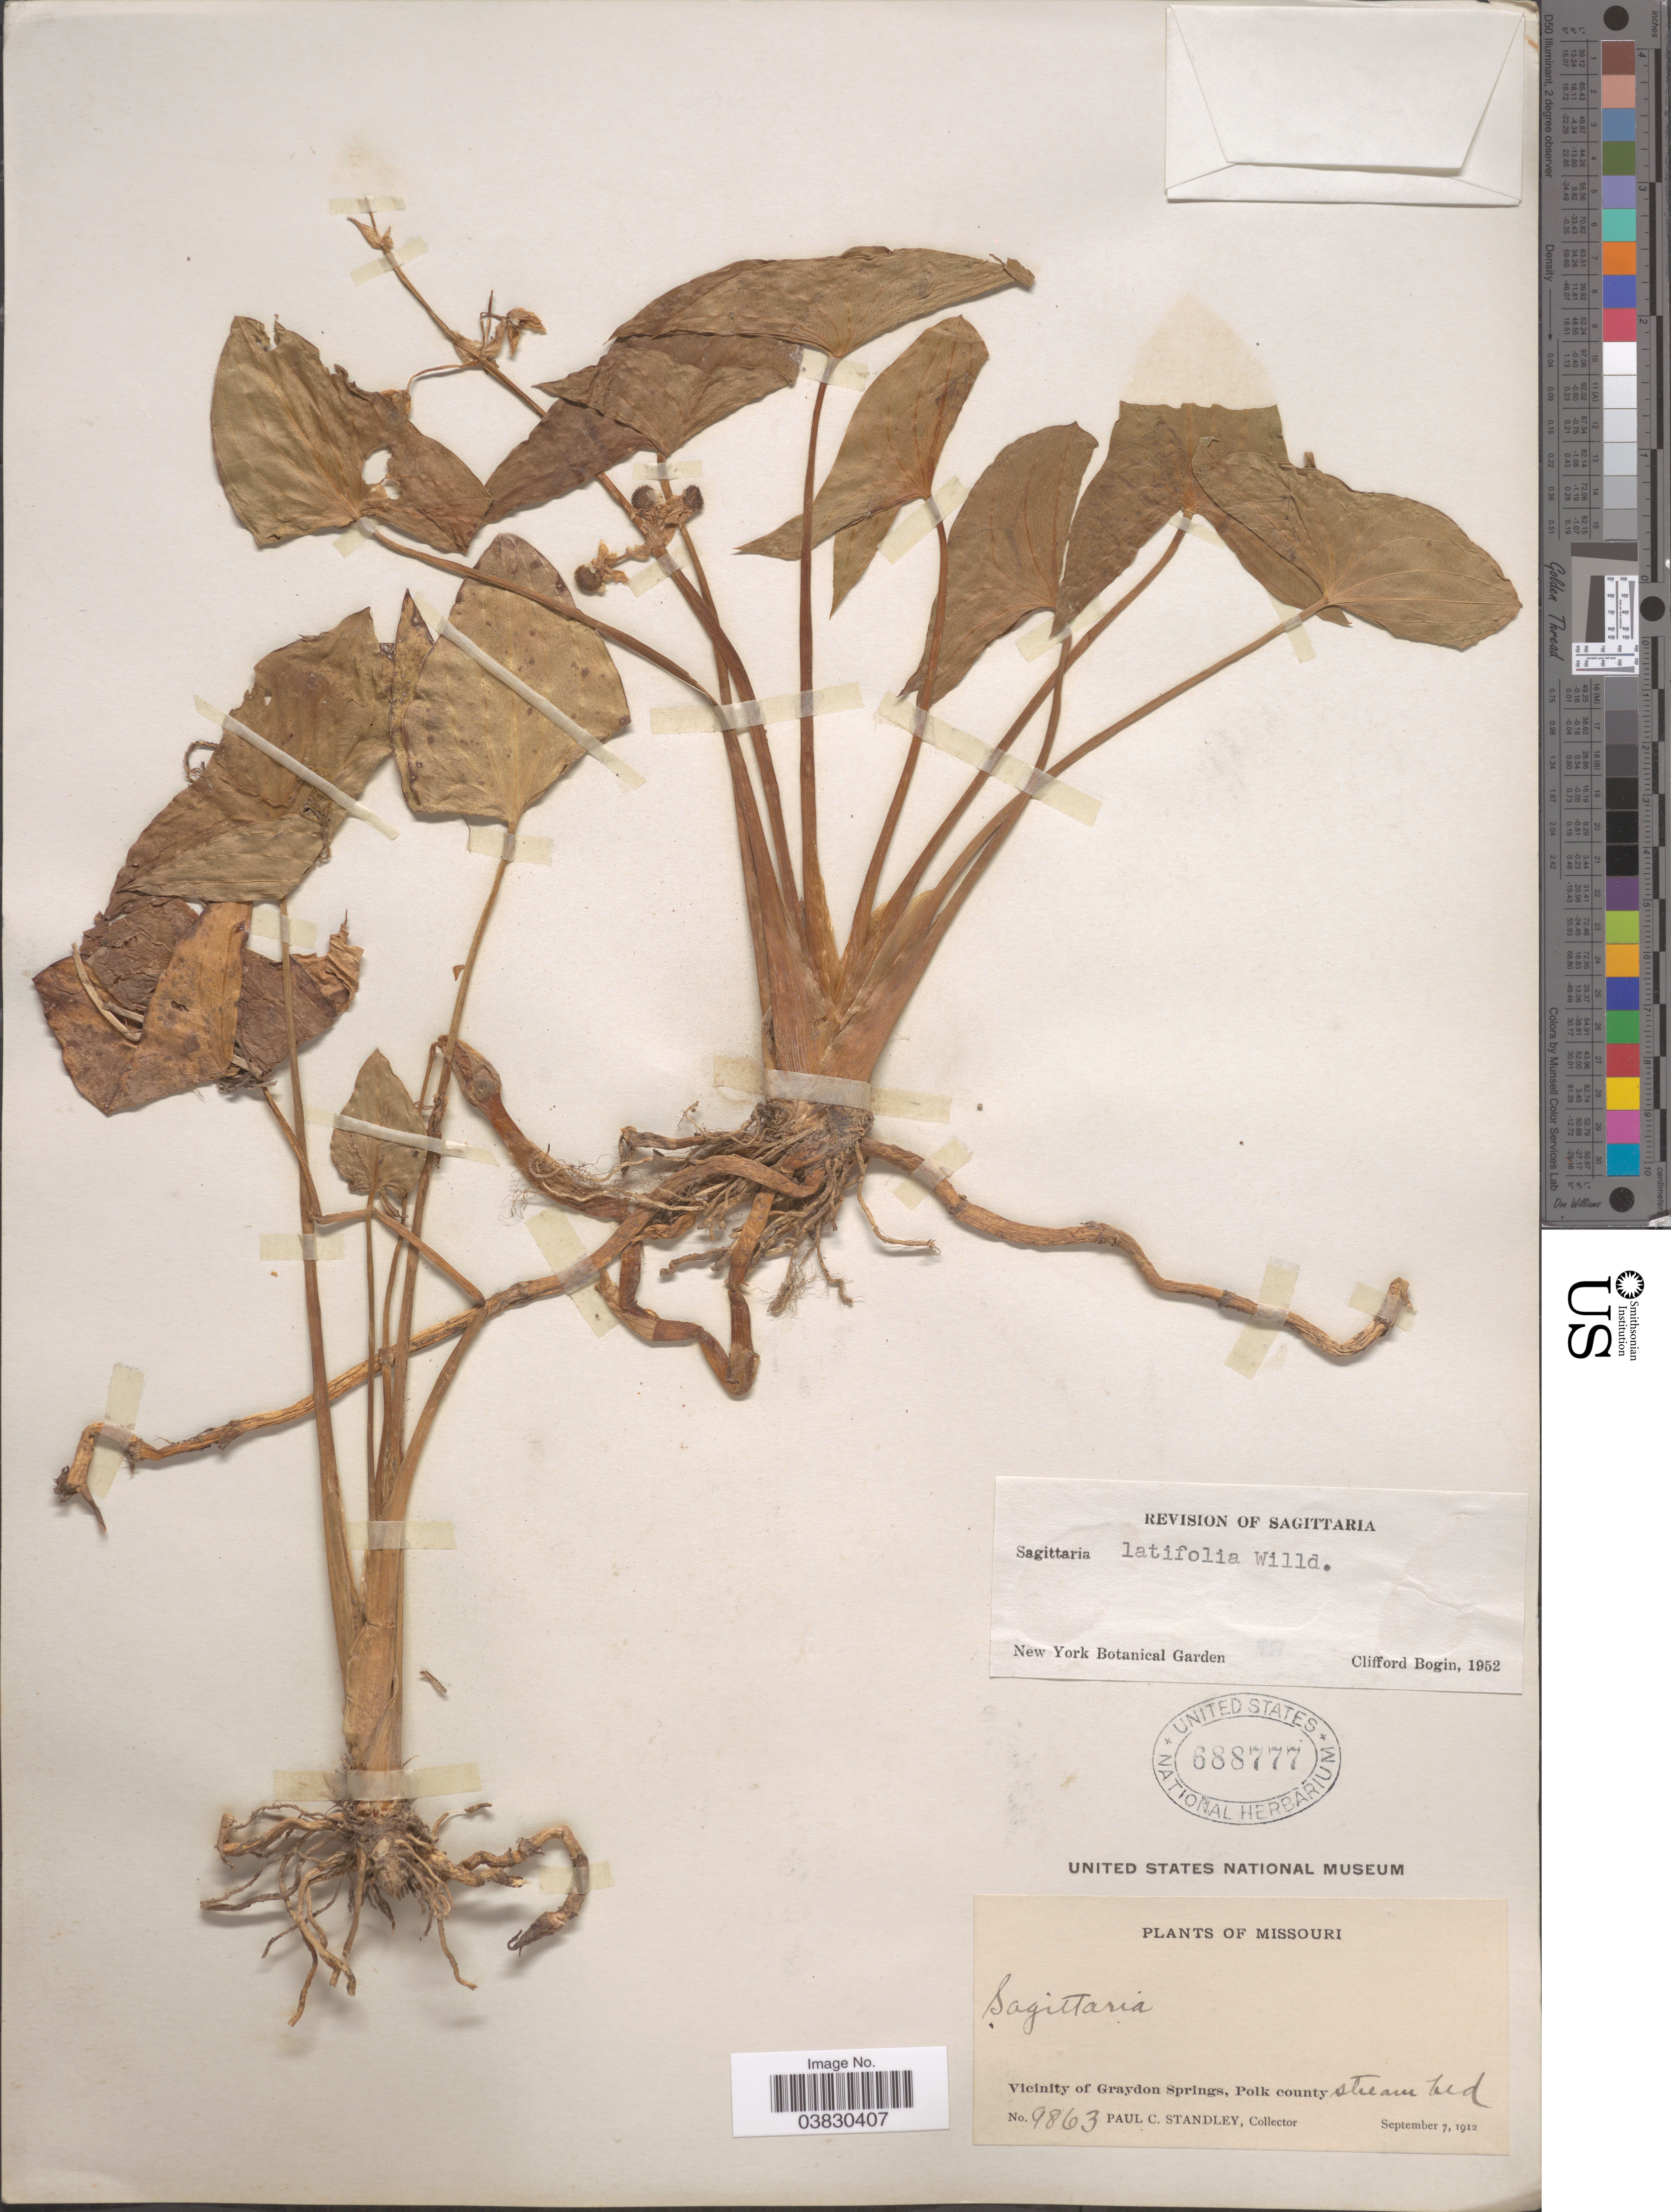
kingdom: Plantae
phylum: Tracheophyta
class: Liliopsida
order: Alismatales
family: Alismataceae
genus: Sagittaria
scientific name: Sagittaria variabilis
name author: Englem. ex A. Gray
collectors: P. C. Standley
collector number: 9863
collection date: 1912-09-07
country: United States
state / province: Missouri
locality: Vicinity of Graydon Springs, Polk county.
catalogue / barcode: US 688777